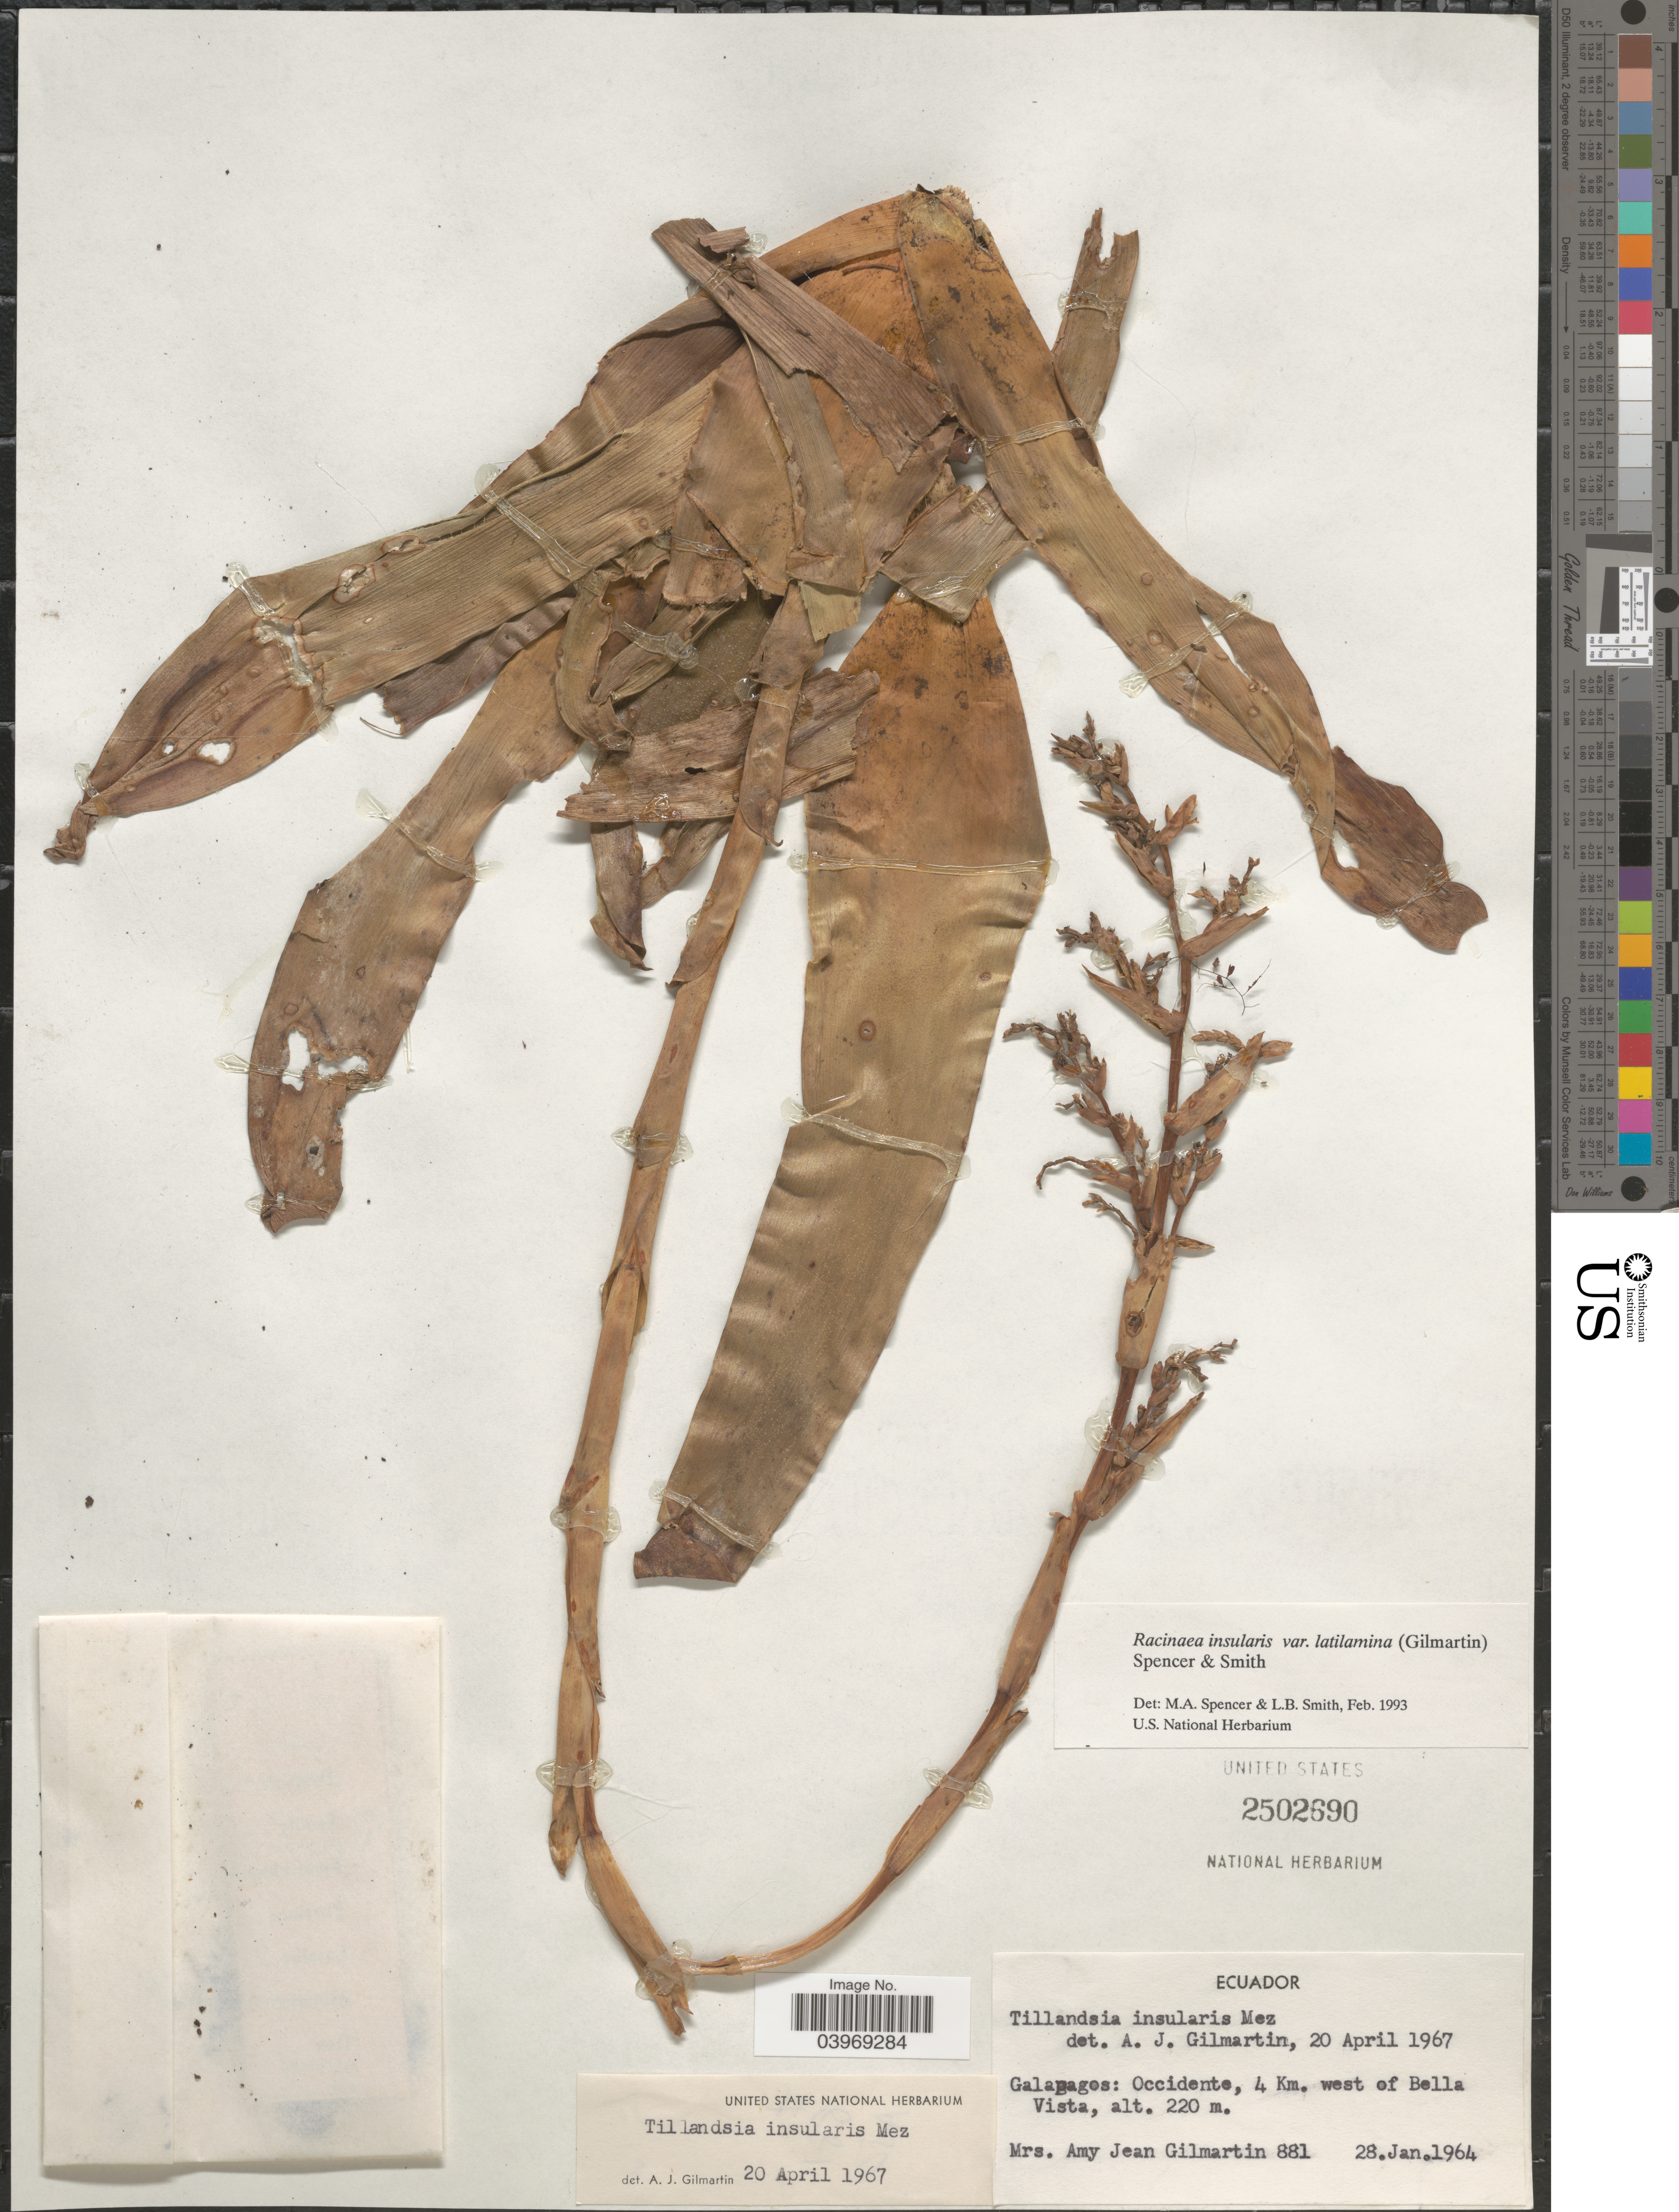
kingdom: Plantae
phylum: Tracheophyta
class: Liliopsida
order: Poales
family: Bromeliaceae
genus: Racinaea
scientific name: Racinaea insularis var. latilamina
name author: (Gilmartin) M.A. Spencer & L.B. Sm.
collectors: A. J. Gilmartin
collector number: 881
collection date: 1964-01-28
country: Ecuador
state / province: Colón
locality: Galapagos: Occidente, 4 Km. west of Bella Vista.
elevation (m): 220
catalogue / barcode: US 2502690